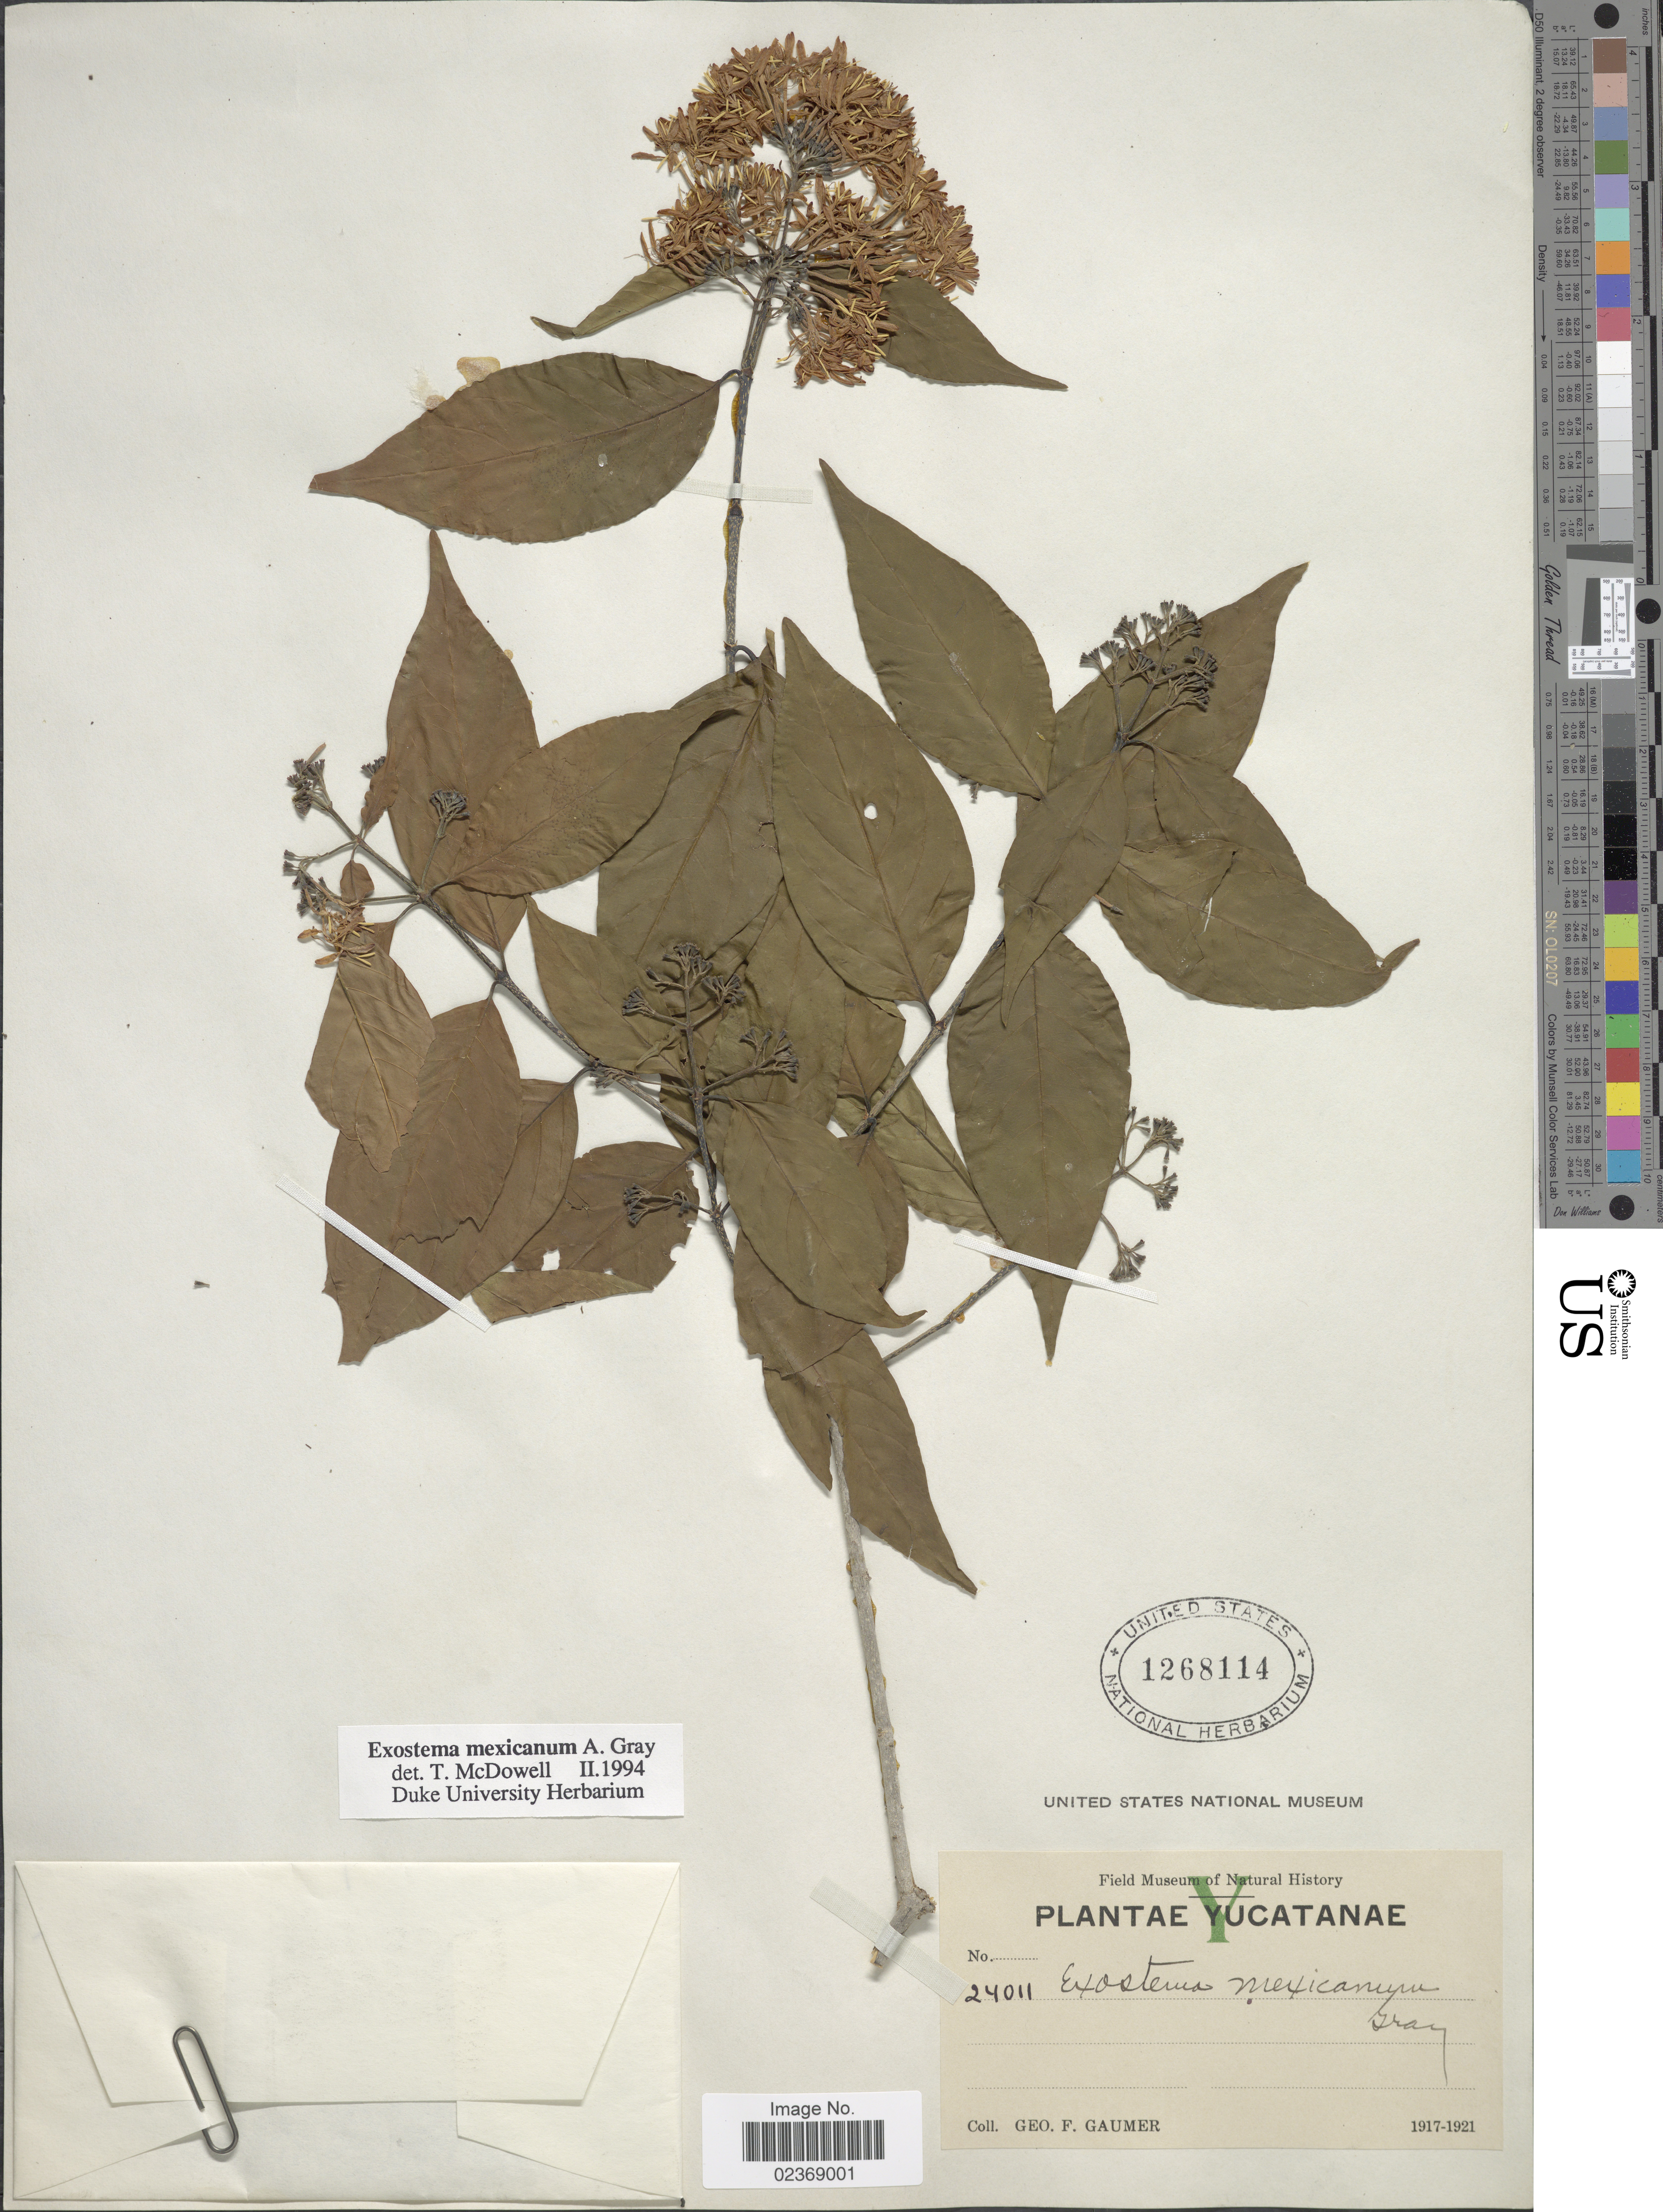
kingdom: Plantae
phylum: Tracheophyta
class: Magnoliopsida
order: Gentianales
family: Rubiaceae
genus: Exostema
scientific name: Exostema mexicanum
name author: A. Gray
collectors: G. F. Gaumer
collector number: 24011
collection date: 1917/1921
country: Mexico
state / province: Yucatán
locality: Yucatanae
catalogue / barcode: US 1268114